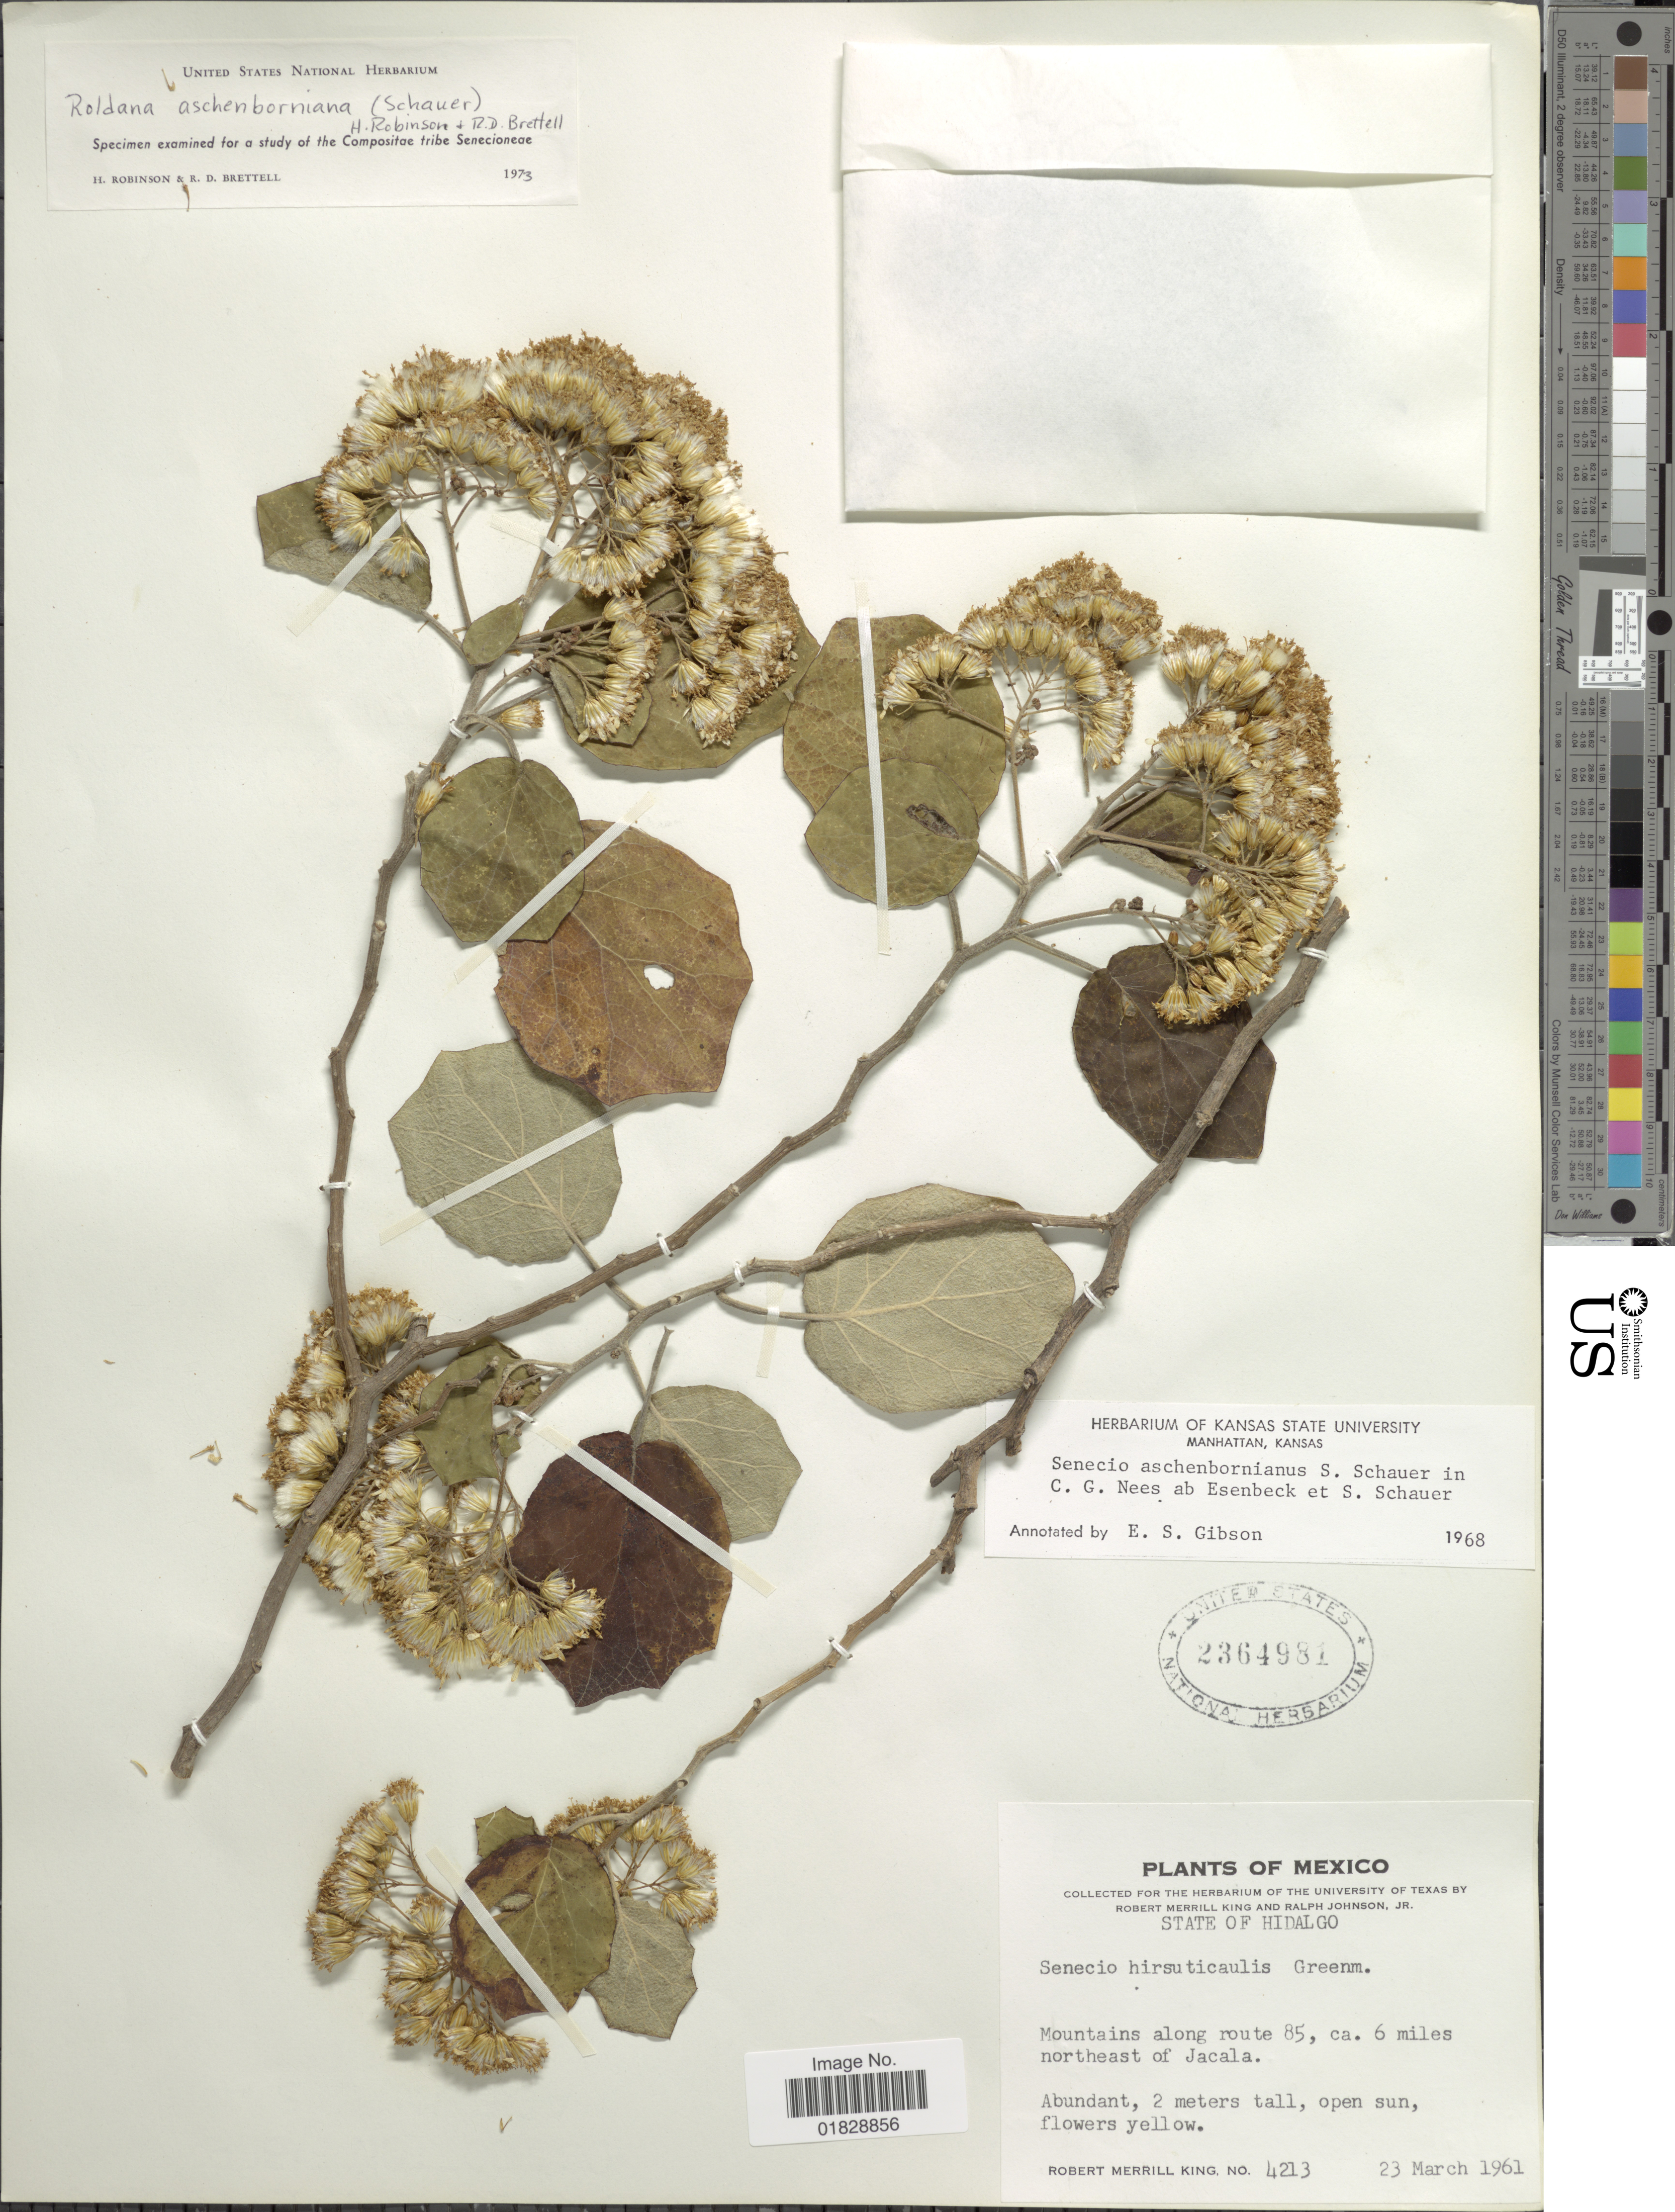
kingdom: Plantae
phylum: Tracheophyta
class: Magnoliopsida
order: Asterales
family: Asteraceae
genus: Roldana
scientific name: Roldana aschenborniana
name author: (S. Schauer) H. Rob. & Brettell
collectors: R. M. King & R. Johnson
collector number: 4213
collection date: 1961-03-23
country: Mexico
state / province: Hidalgo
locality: State of Hidalgo. Mountains along route 85, ca. 6 miles northeast of Jacala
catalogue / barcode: US 2364981